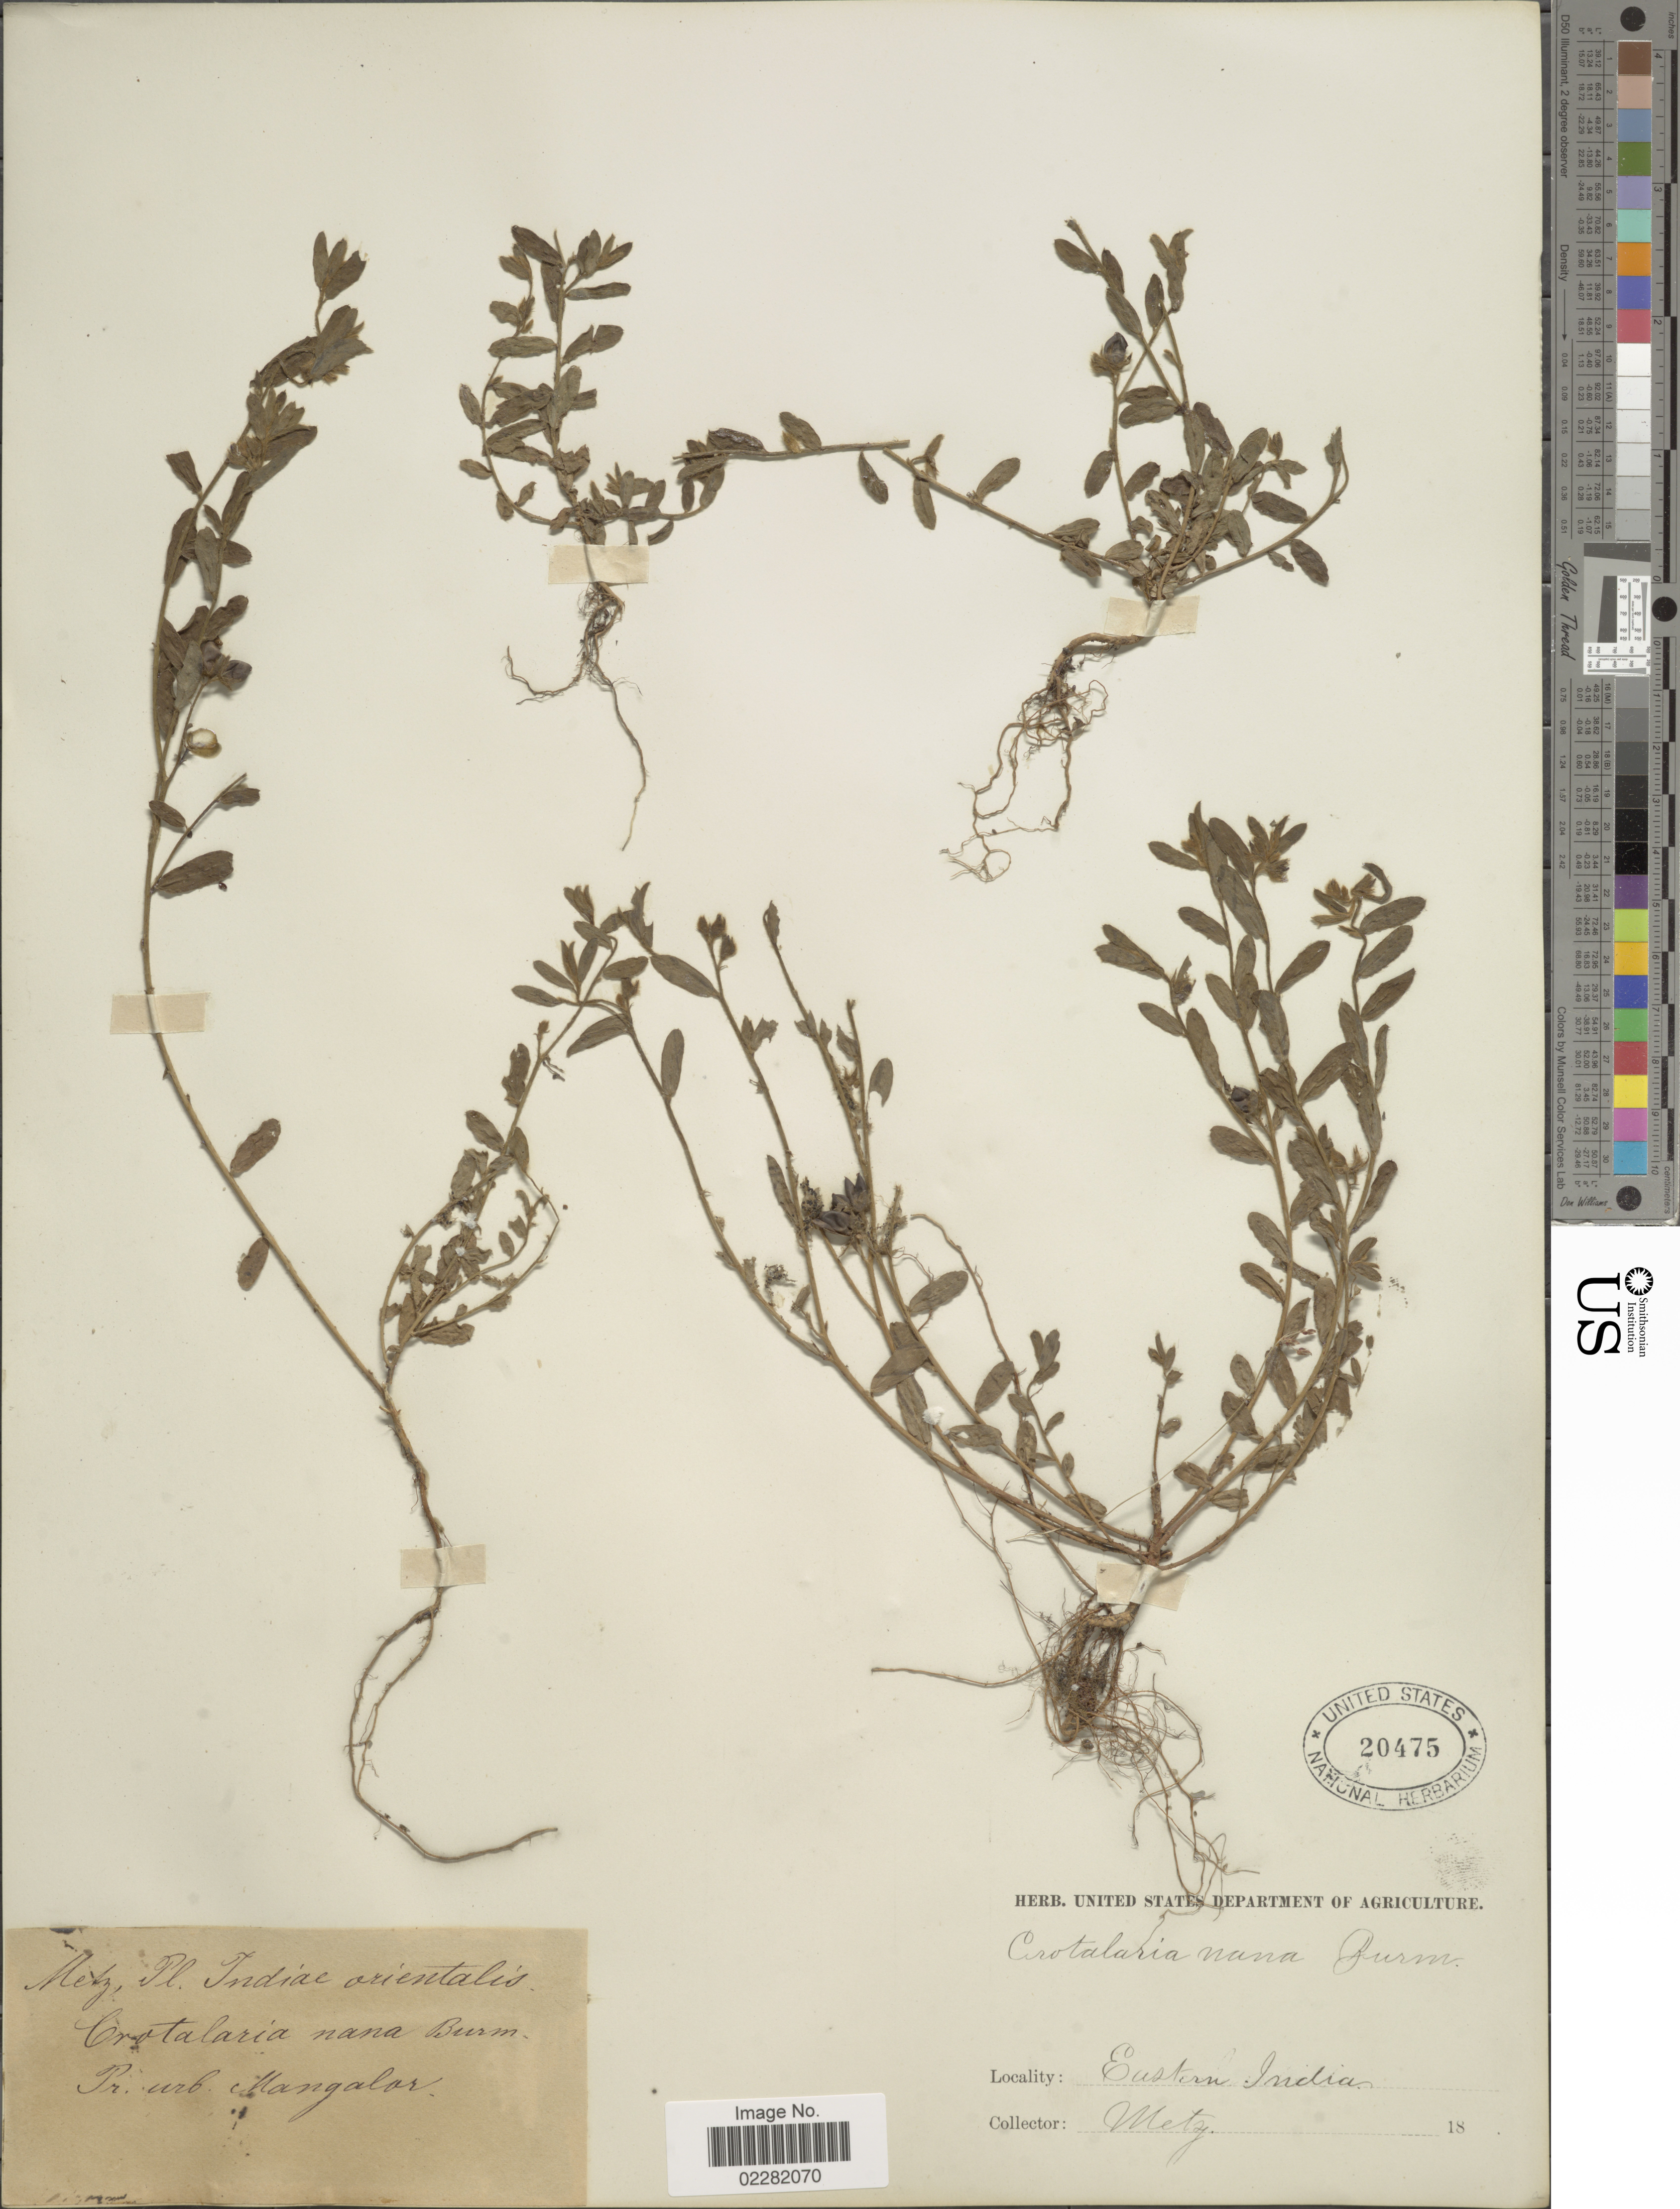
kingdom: Plantae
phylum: Tracheophyta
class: Magnoliopsida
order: Fabales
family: Fabaceae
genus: Crotalaria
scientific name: Crotalaria nana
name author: Burm. f.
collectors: -. Metz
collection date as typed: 18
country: India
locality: Eastern India, Pr. urb. Mangalor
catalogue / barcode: US 20475